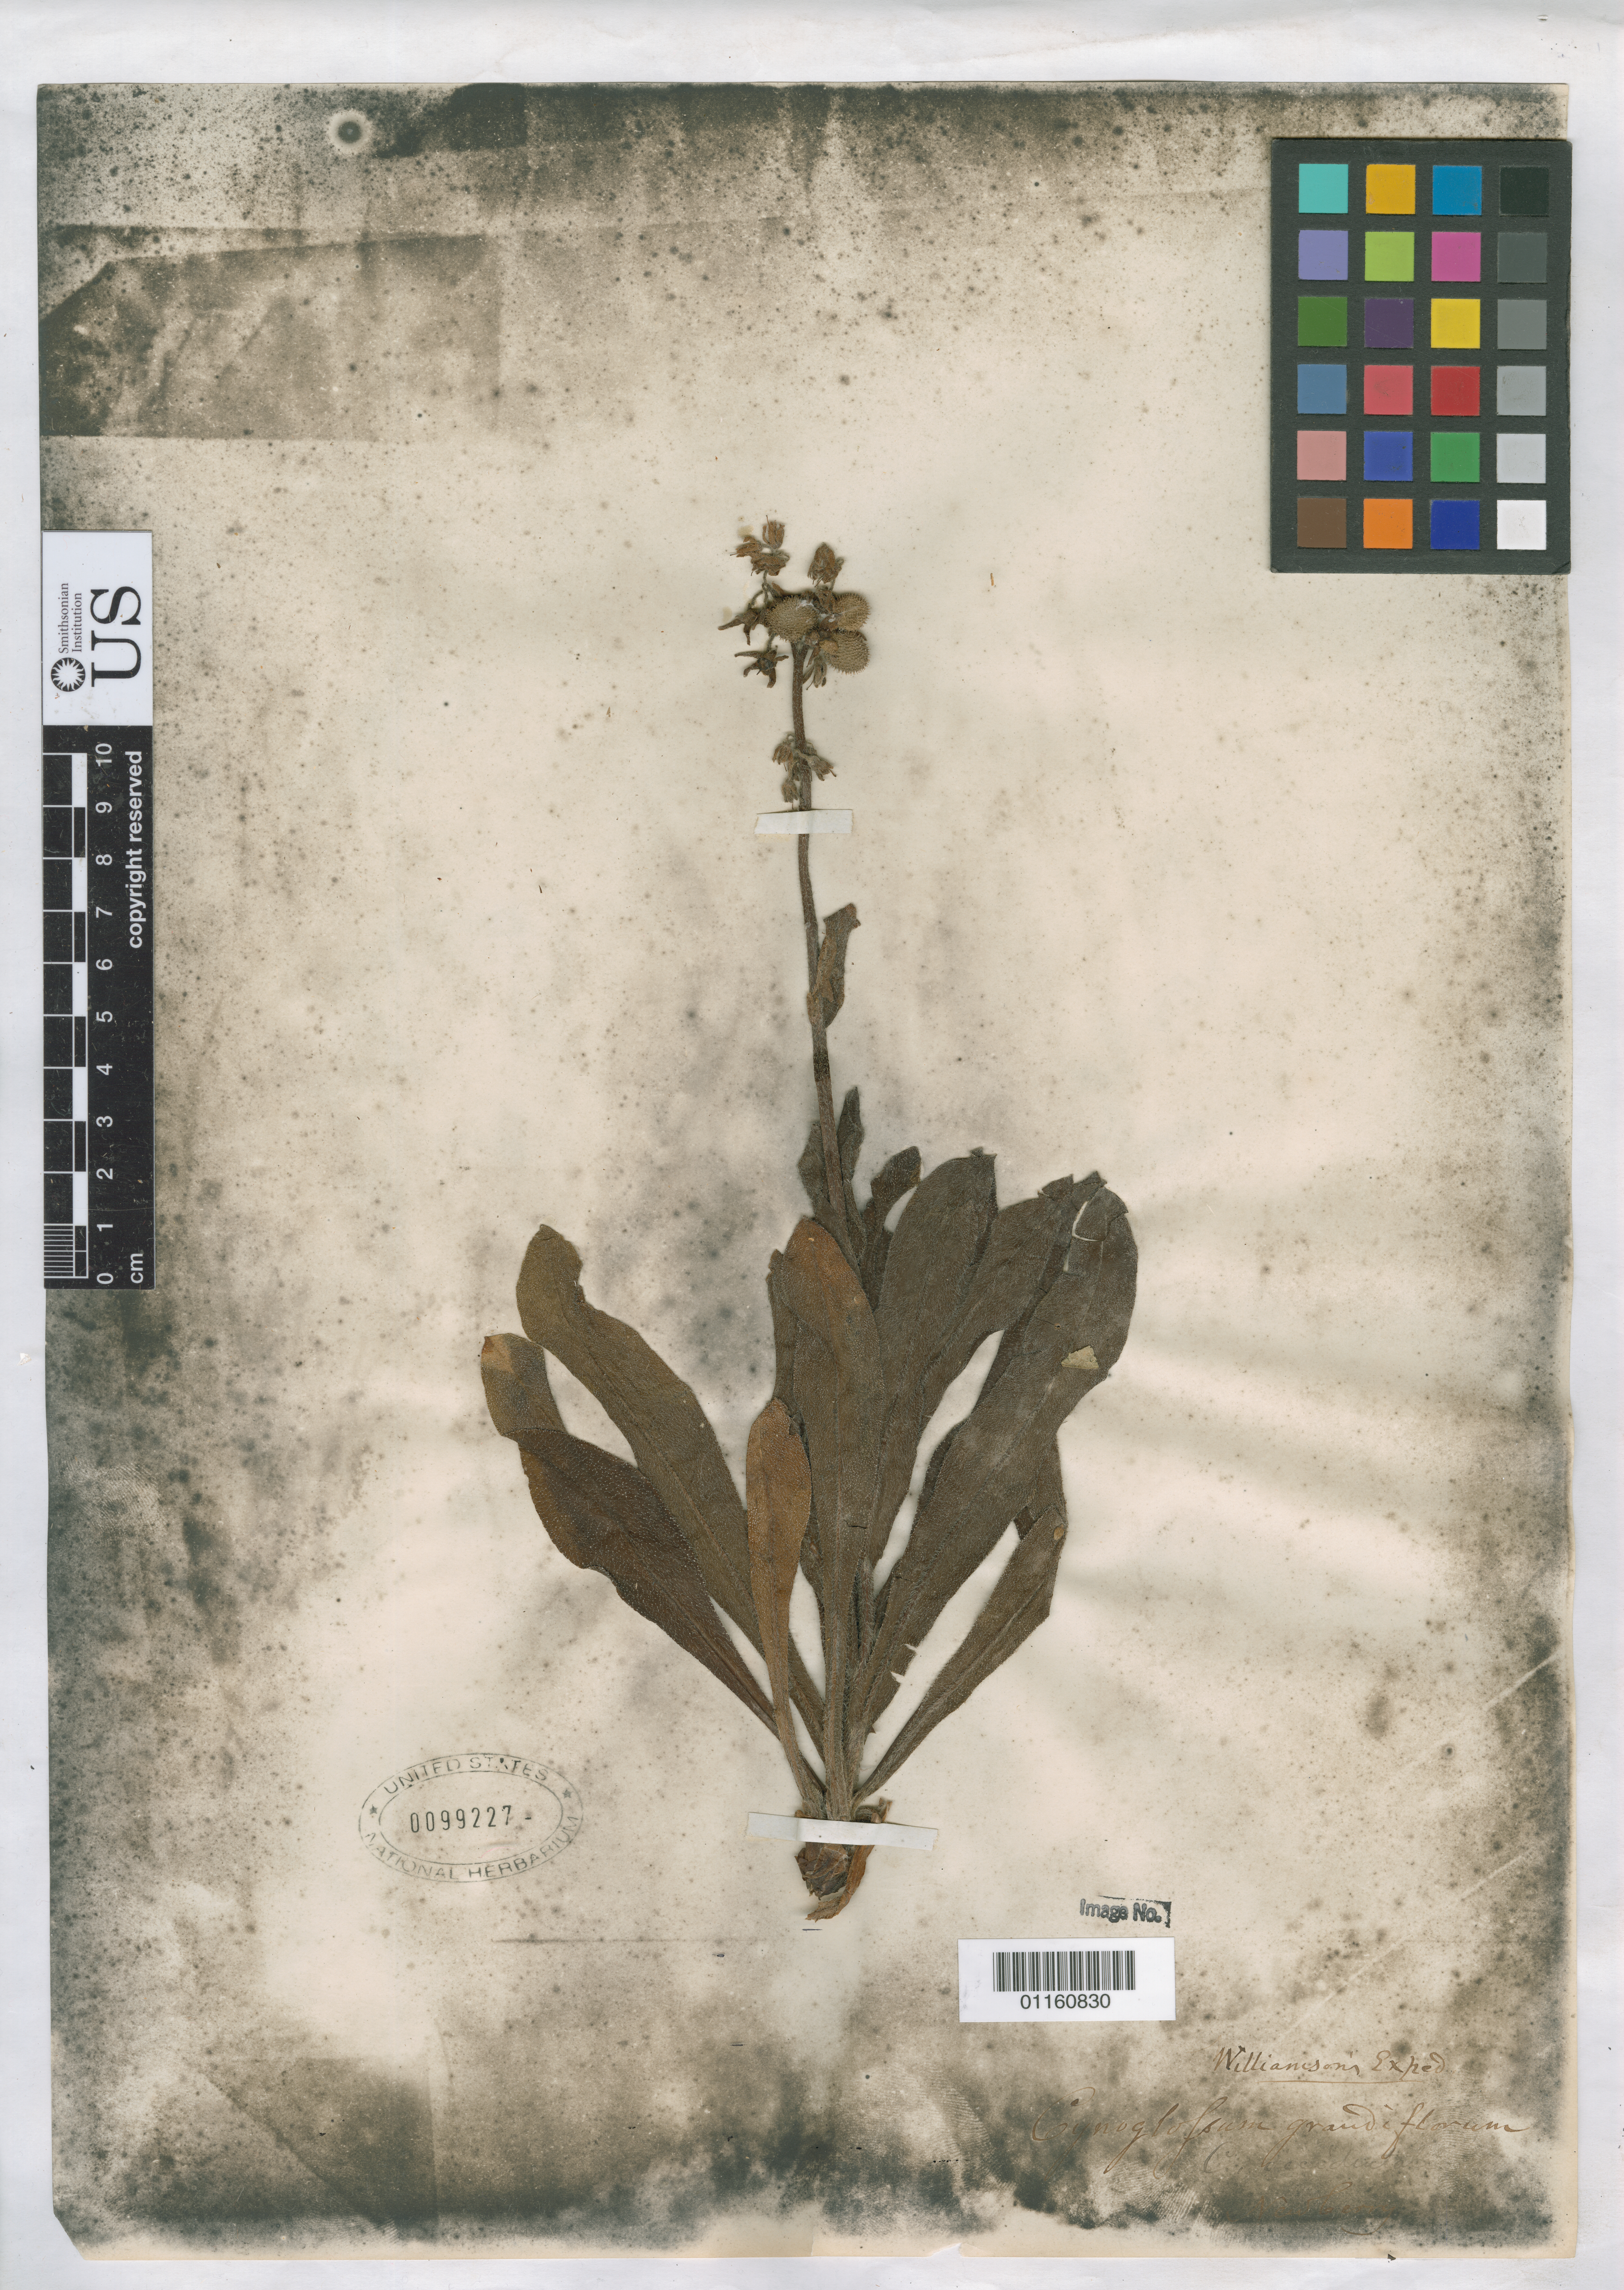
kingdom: Plantae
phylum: Tracheophyta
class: Magnoliopsida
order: Boraginales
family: Boraginaceae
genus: Cynoglossum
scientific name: Cynoglossum occidentale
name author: A. Gray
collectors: J. S. Newberry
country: United States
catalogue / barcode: US 99227